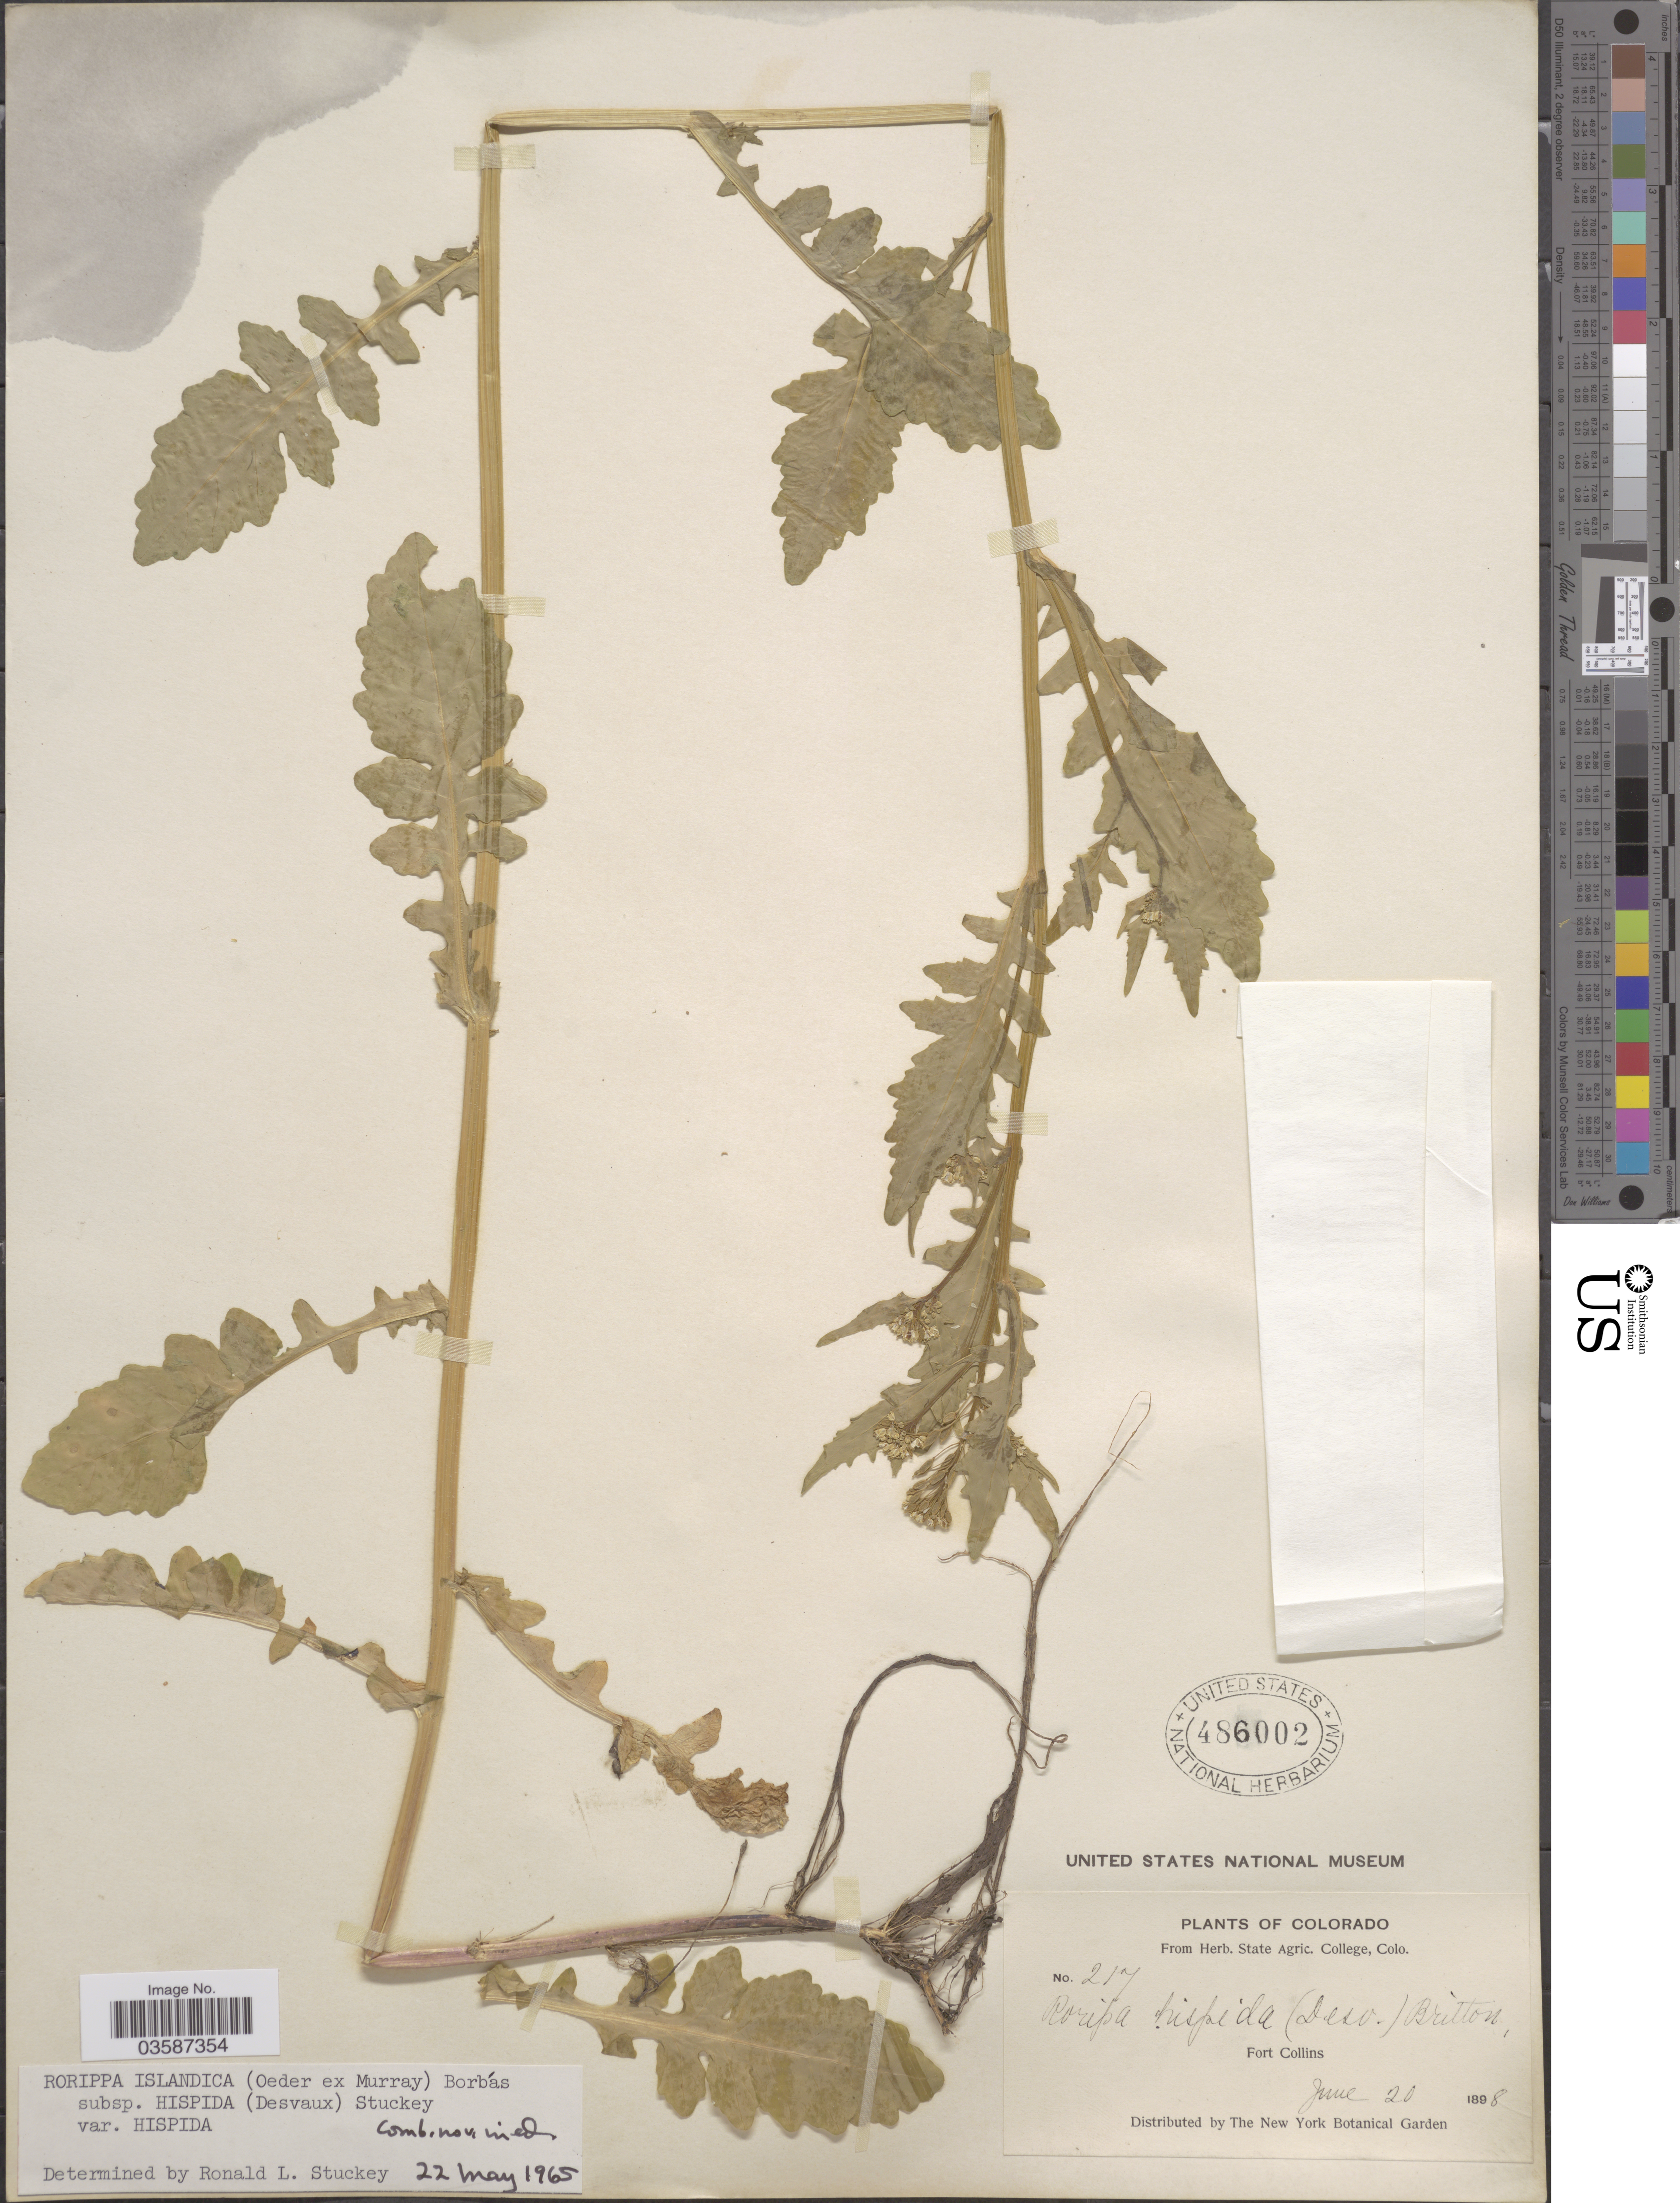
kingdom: Plantae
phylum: Tracheophyta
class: Magnoliopsida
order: Brassicales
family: Brassicaceae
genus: Rorippa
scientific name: Rorippa islandica var. hispida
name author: (Desv.) Butters & Abbe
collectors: ex herb. State Agric. College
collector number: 217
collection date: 1898-06-20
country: United States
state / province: Colorado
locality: Fort Collins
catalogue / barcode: US 486002